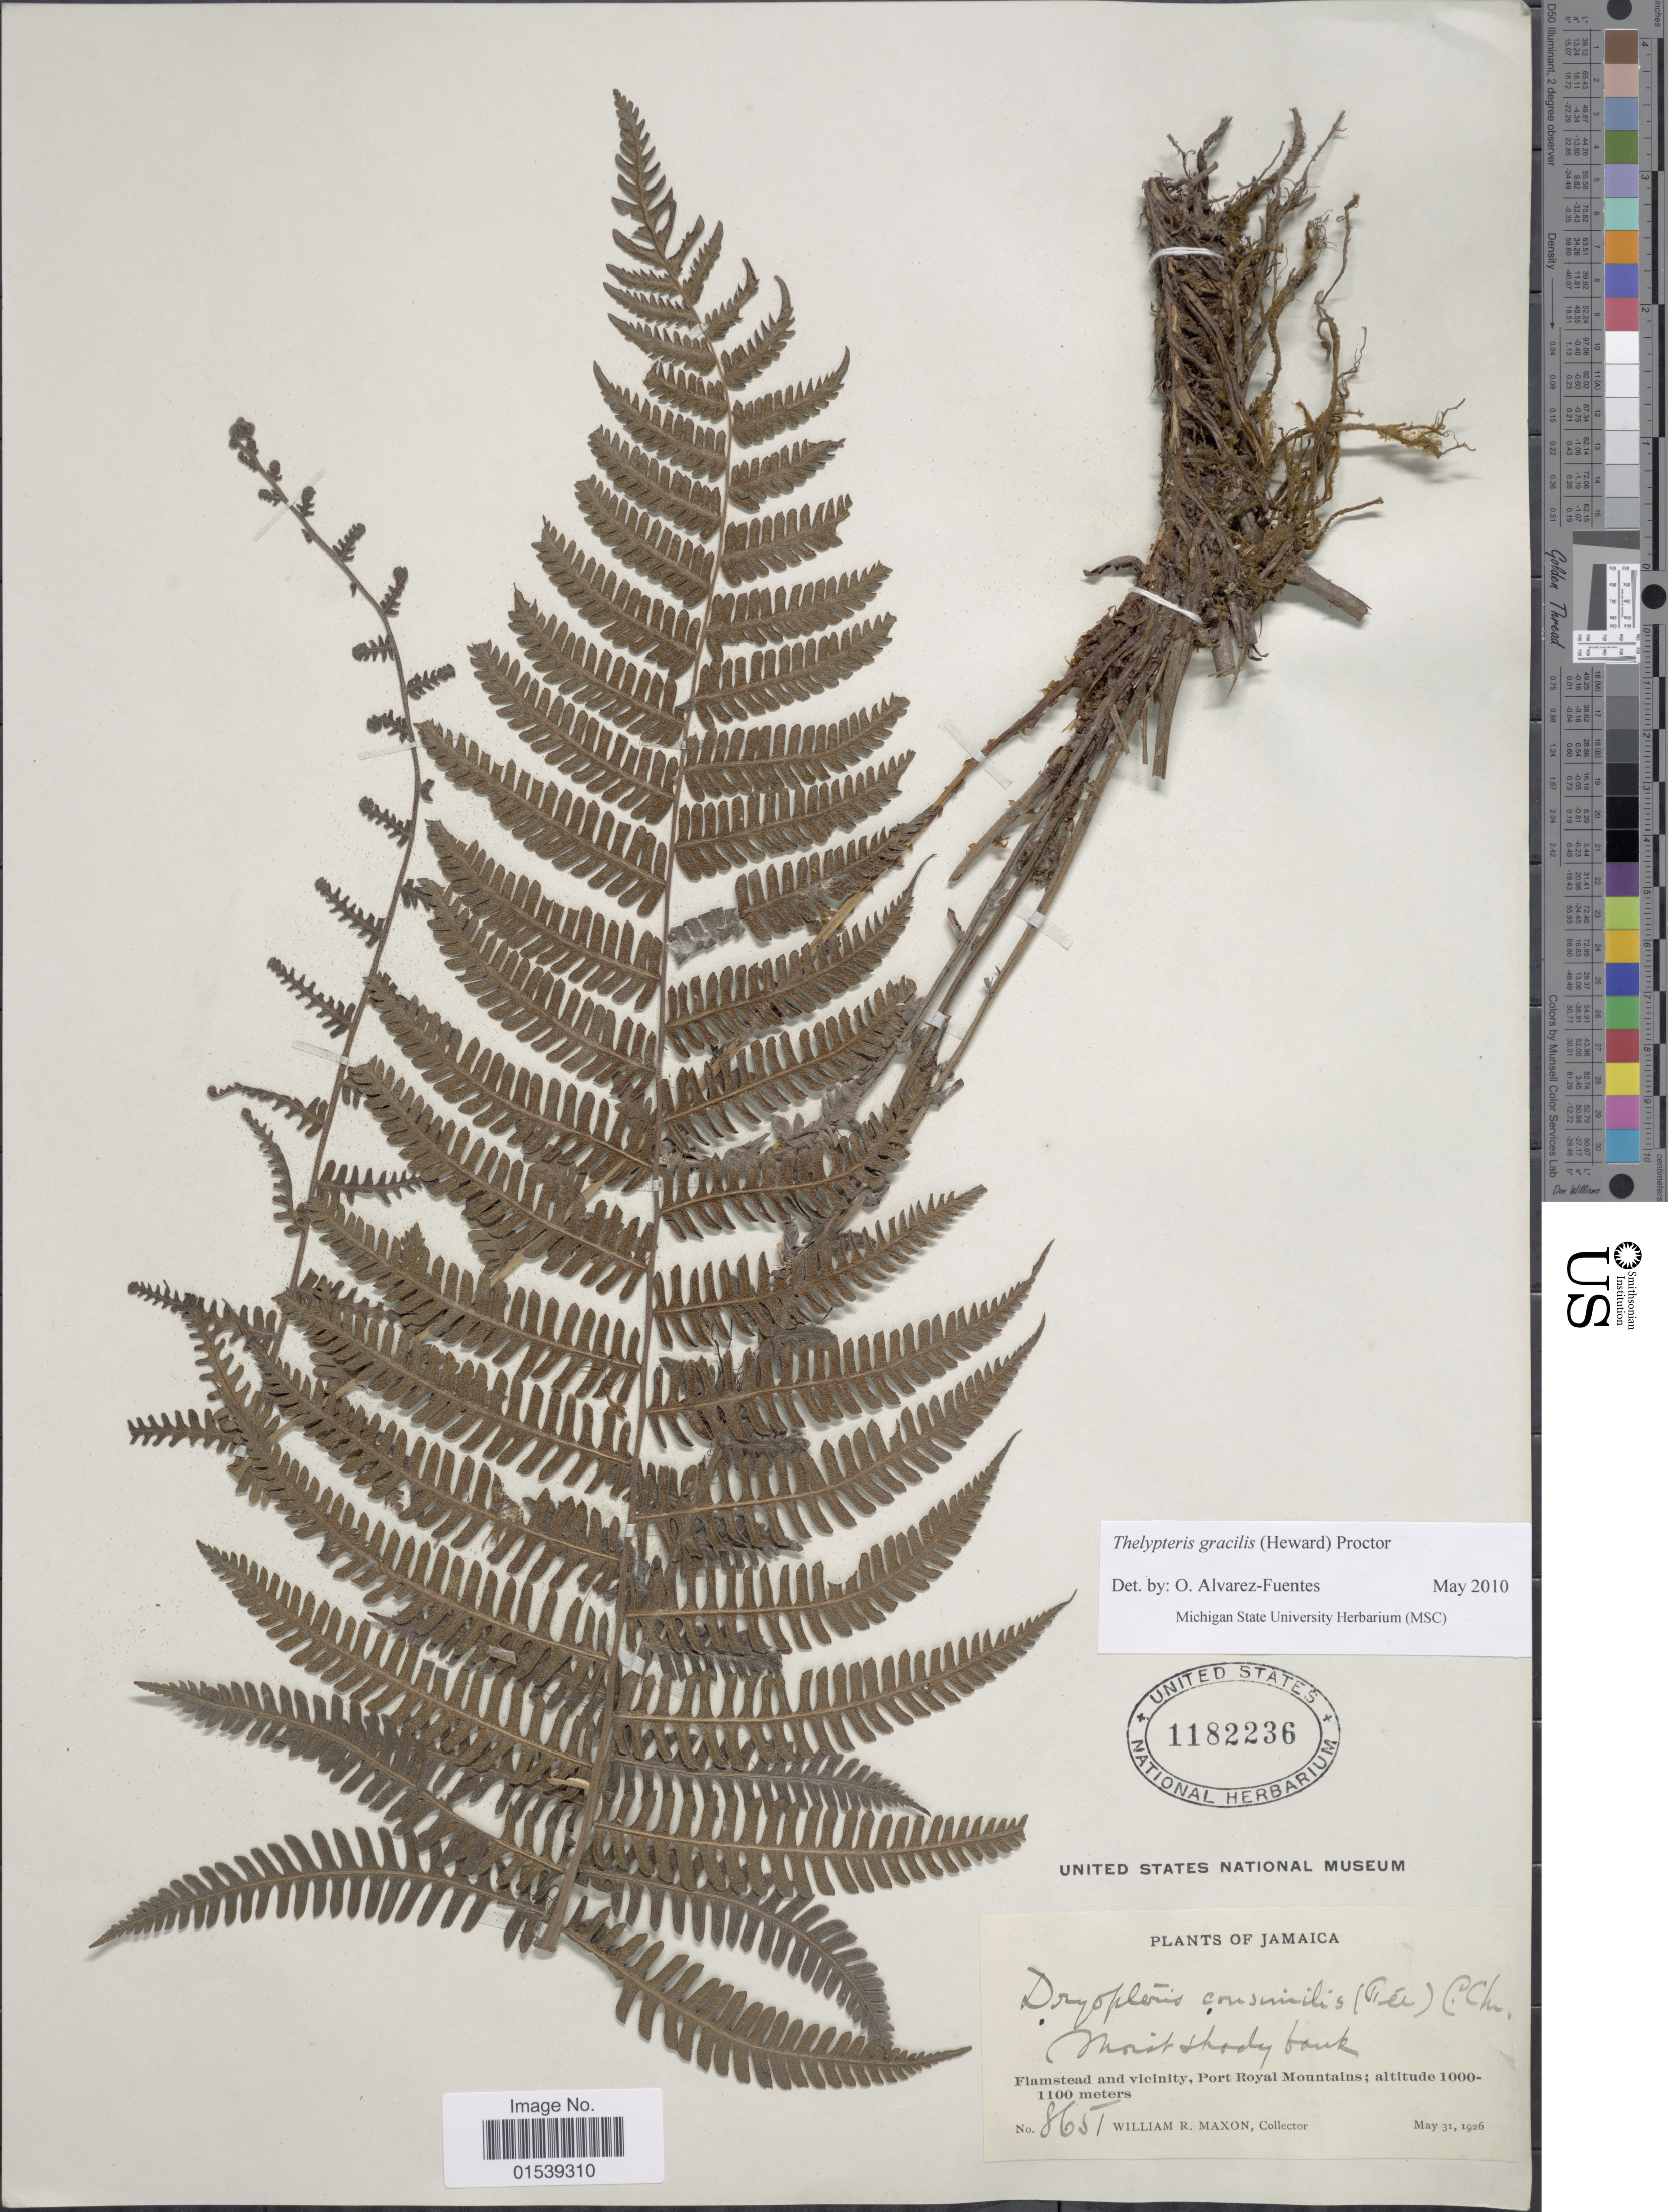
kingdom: Plantae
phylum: Tracheophyta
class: Polypodiopsida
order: Polypodiales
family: Thelypteridaceae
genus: Amauropelta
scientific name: Amauropelta gracilis ined. 2015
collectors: W. R. Maxon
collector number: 8651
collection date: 1926-05-31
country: Jamaica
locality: Flamstead and vicinity, Port Royal Mountains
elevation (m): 1000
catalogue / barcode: US 1182236